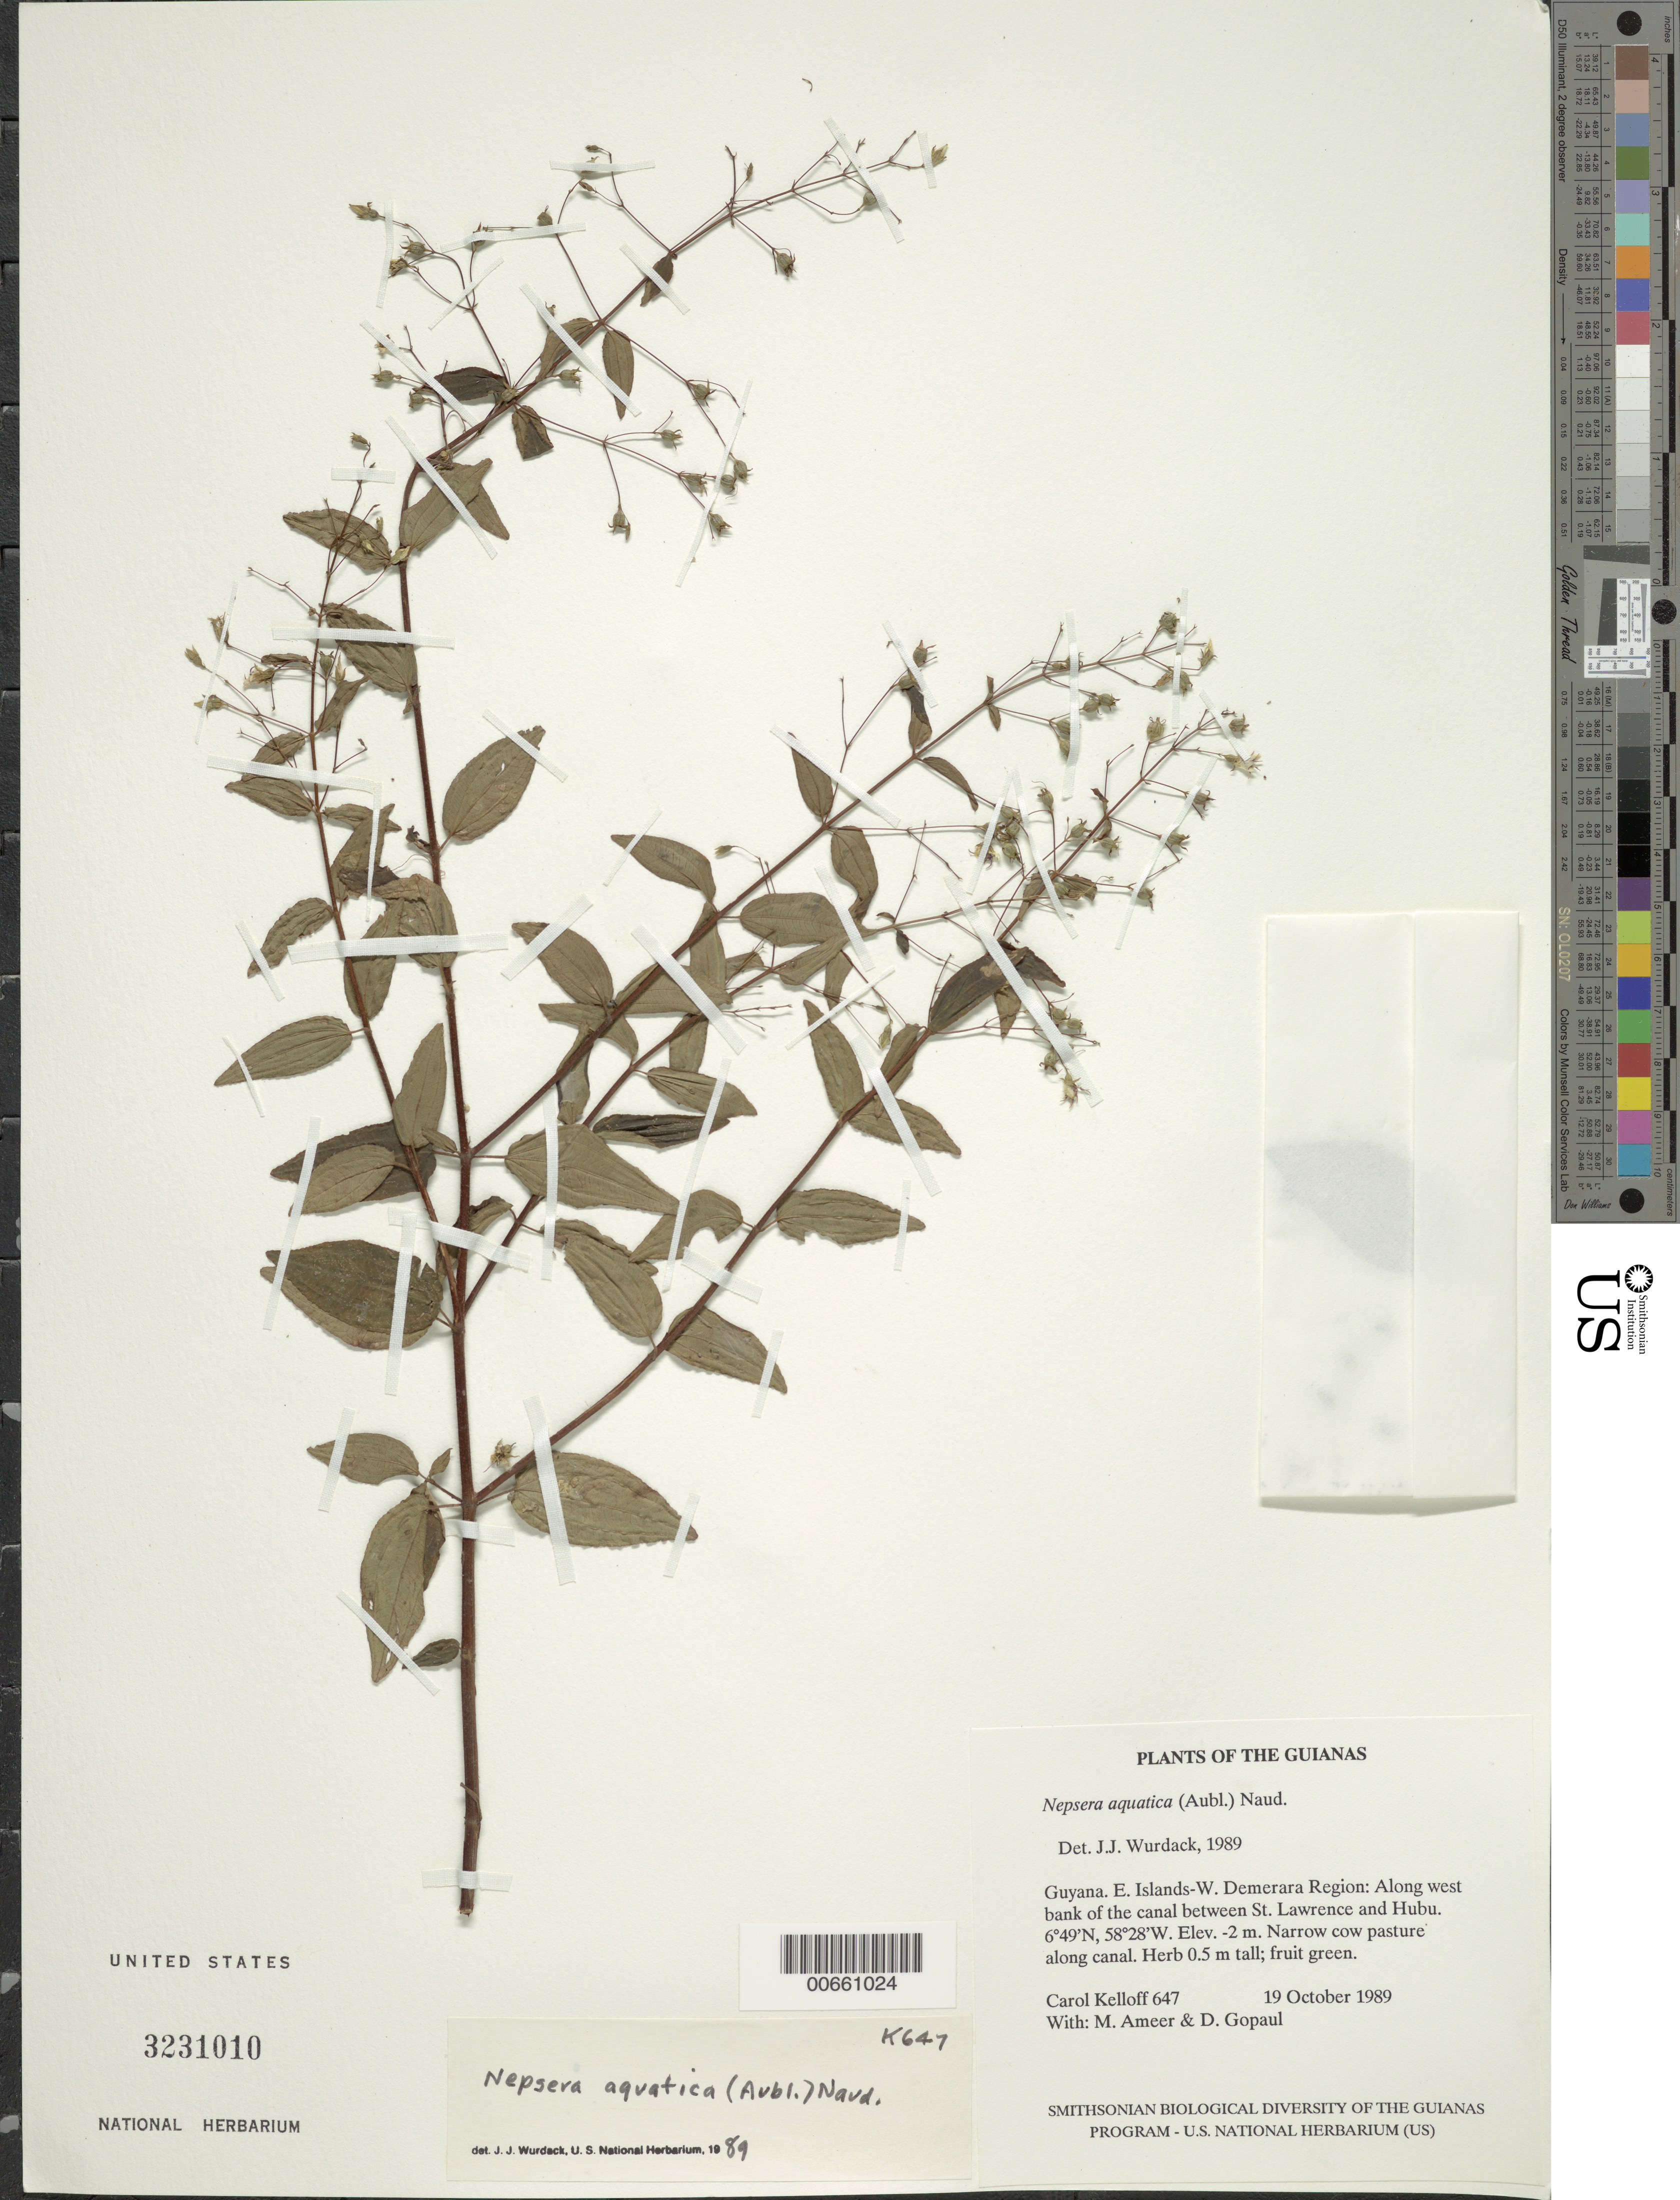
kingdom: Plantae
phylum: Tracheophyta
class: Magnoliopsida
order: Myrtales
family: Melastomataceae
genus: Nepsera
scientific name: Nepsera aquatica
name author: (Aubl.) Naudin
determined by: Wurdack, John J., (US), US (UNITED STATES)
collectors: C. L. Kelloff, M. Ameer & D. Gopaul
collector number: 647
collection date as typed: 19 October 1989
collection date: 1989-10-19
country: Guyana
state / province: Essequibo Isl-W. Demerara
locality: Along west bank of the canal between St. Lawrence and Hubu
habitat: Narrow cow pasture along canal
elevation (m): -2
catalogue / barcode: US 3231010